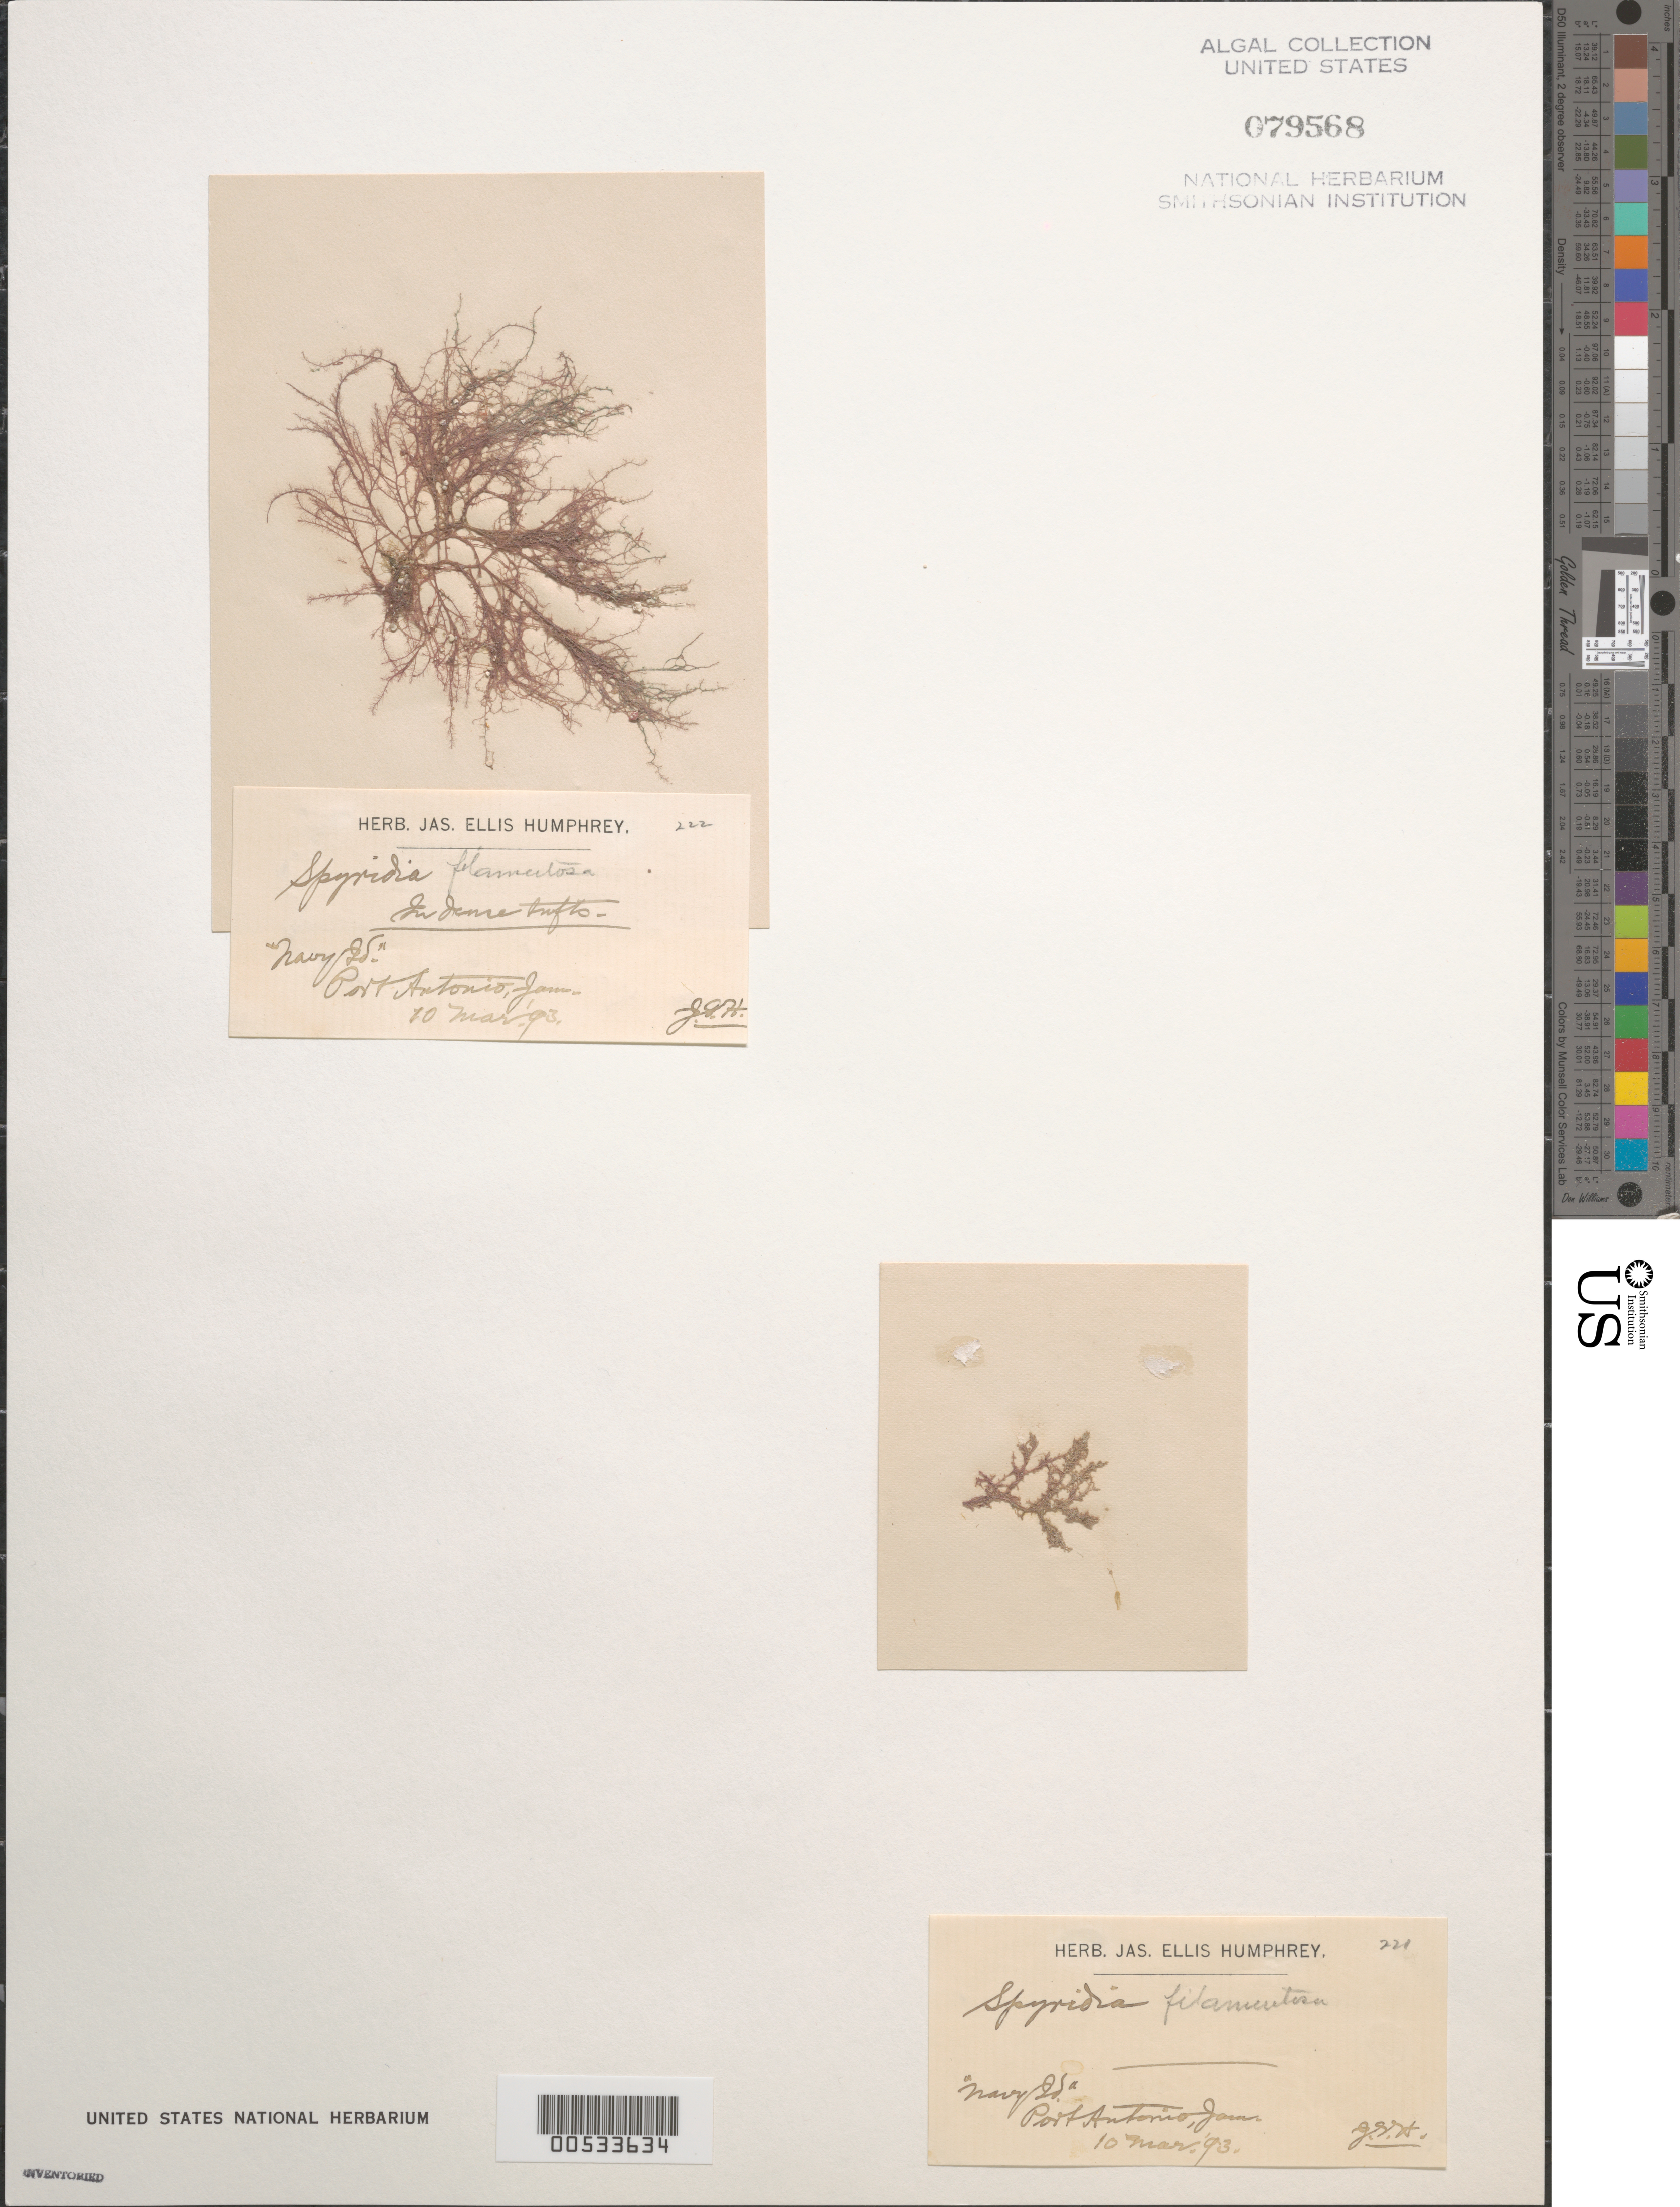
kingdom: Plantae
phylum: Rhodophyta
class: Florideophyceae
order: Ceramiales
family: Spyridiaceae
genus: Spyridia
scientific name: Spyridia filamentosa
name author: (Wulfen) Harv.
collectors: J. Humphrey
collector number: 221 & 222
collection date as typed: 10 Mar 1893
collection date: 1893-03-10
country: Jamaica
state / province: Portland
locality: Navy island, port antonio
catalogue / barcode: US 79568